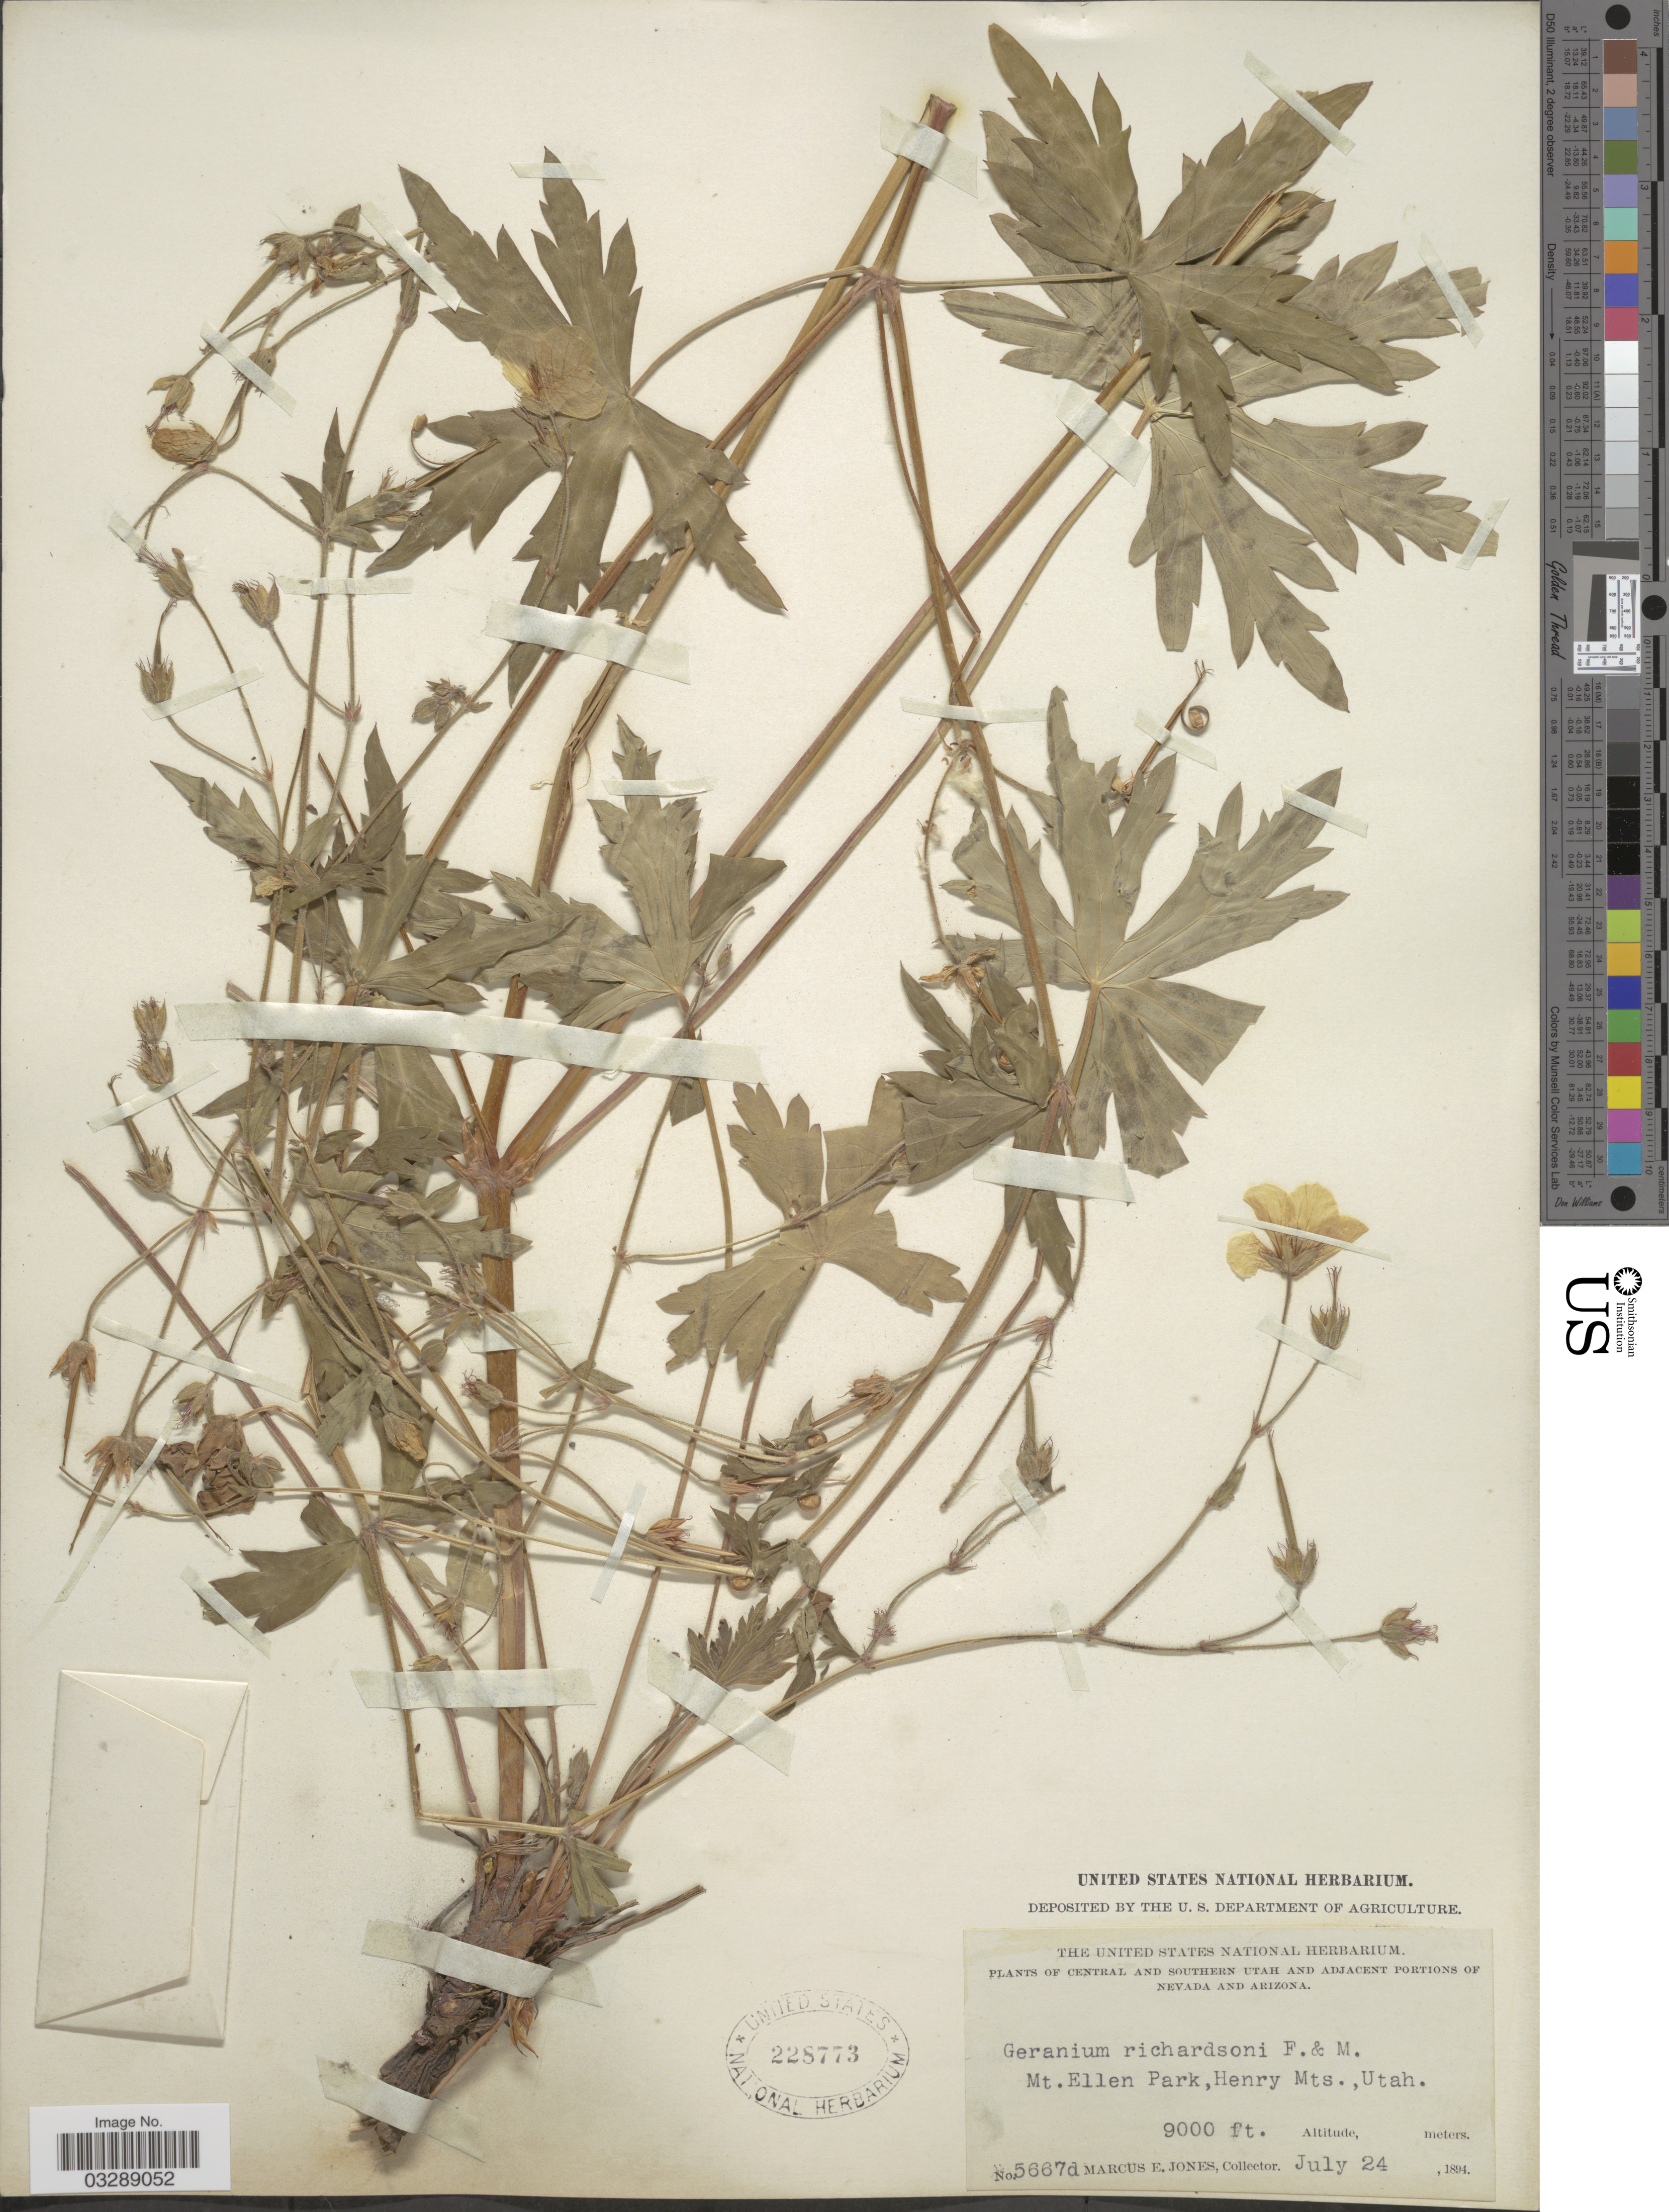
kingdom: Plantae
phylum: Tracheophyta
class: Magnoliopsida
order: Geraniales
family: Geraniaceae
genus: Geranium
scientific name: Geranium richardsonii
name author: Fisch. & Trautv.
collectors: M. E. Jones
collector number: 5667d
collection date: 1894-07-24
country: United States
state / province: Utah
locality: Central and southern Utah. Mt. Ellen Park, Henry Mts.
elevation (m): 2743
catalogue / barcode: US 228773